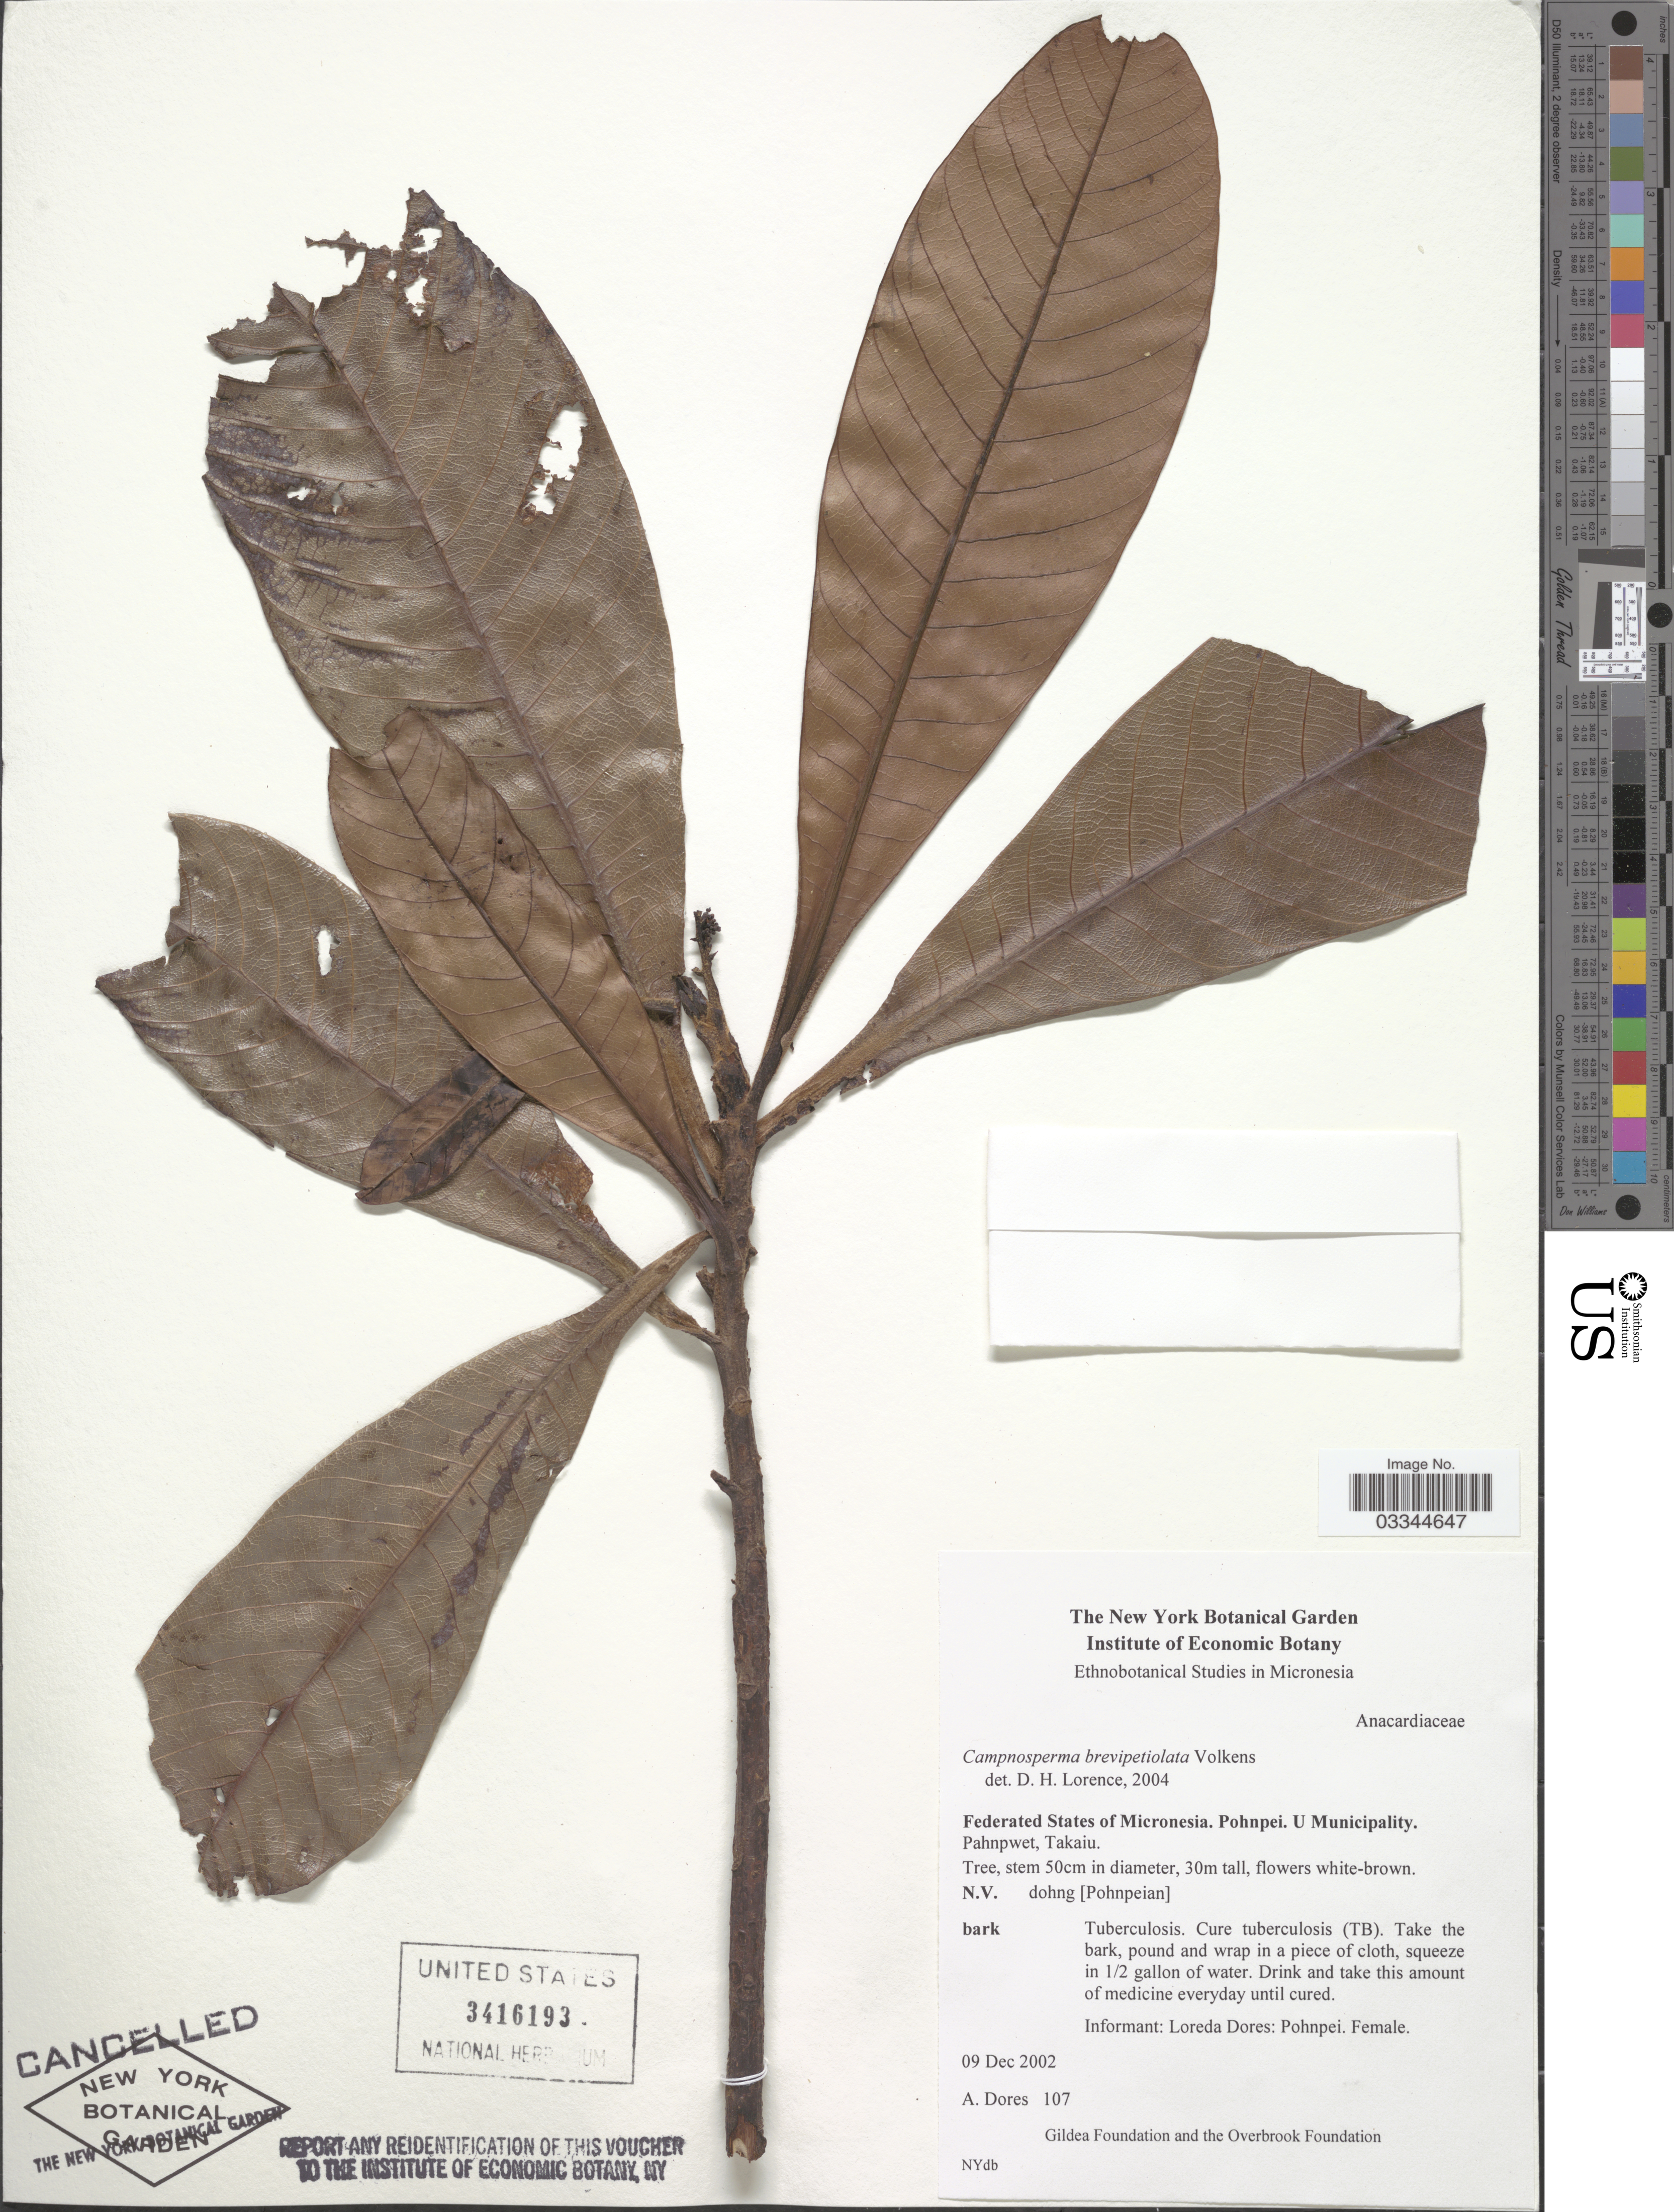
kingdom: Plantae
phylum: Tracheophyta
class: Magnoliopsida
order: Sapindales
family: Anacardiaceae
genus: Campnosperma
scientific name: Campnosperma brevipetiolatum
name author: Volk.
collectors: A. Dores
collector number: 107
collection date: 2002-12-09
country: Micronesia, Federated States of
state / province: Pohnpei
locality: U Municipality. Pahnpwet, Takaiu.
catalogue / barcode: US 3416193